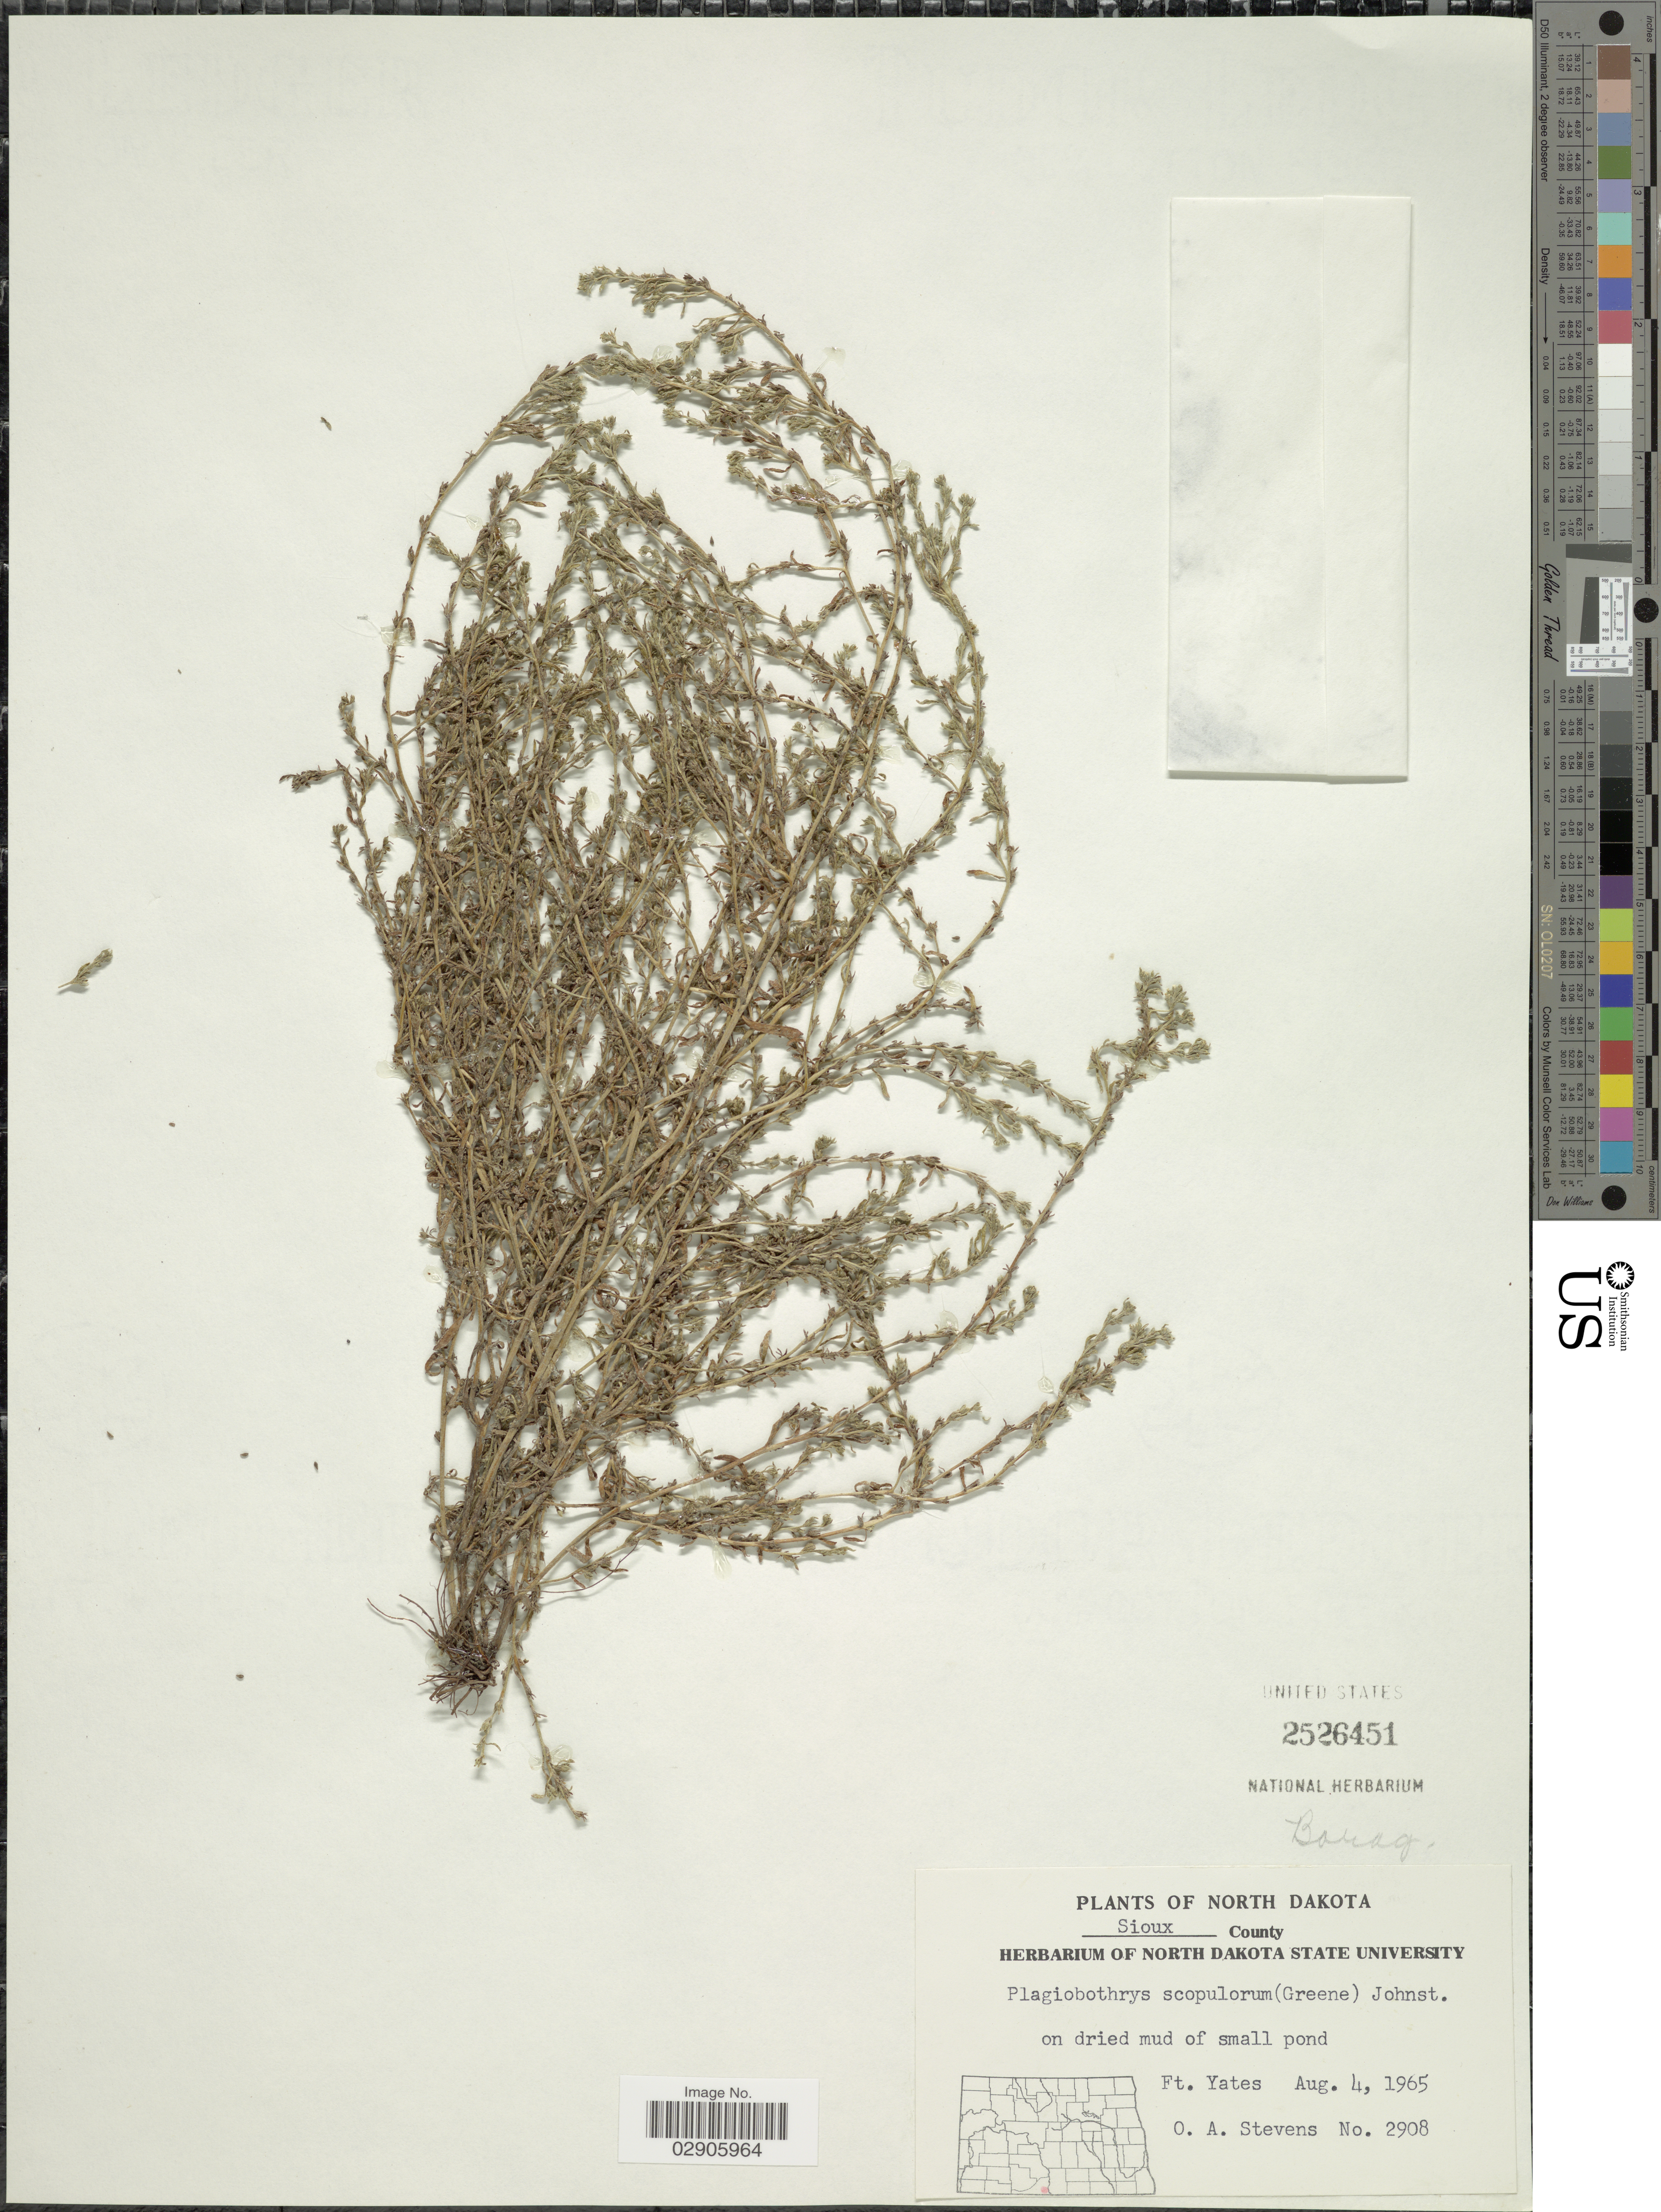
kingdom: Plantae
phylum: Tracheophyta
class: Magnoliopsida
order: Boraginales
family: Boraginaceae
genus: Plagiobothrys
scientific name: Plagiobothrys scopulorum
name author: (Greene) I.M. Johnst.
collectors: O. A. Stevens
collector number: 2908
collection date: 1965-08-04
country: United States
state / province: North Dakota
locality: Sioux County, Ft. Yates.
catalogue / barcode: US 2526451